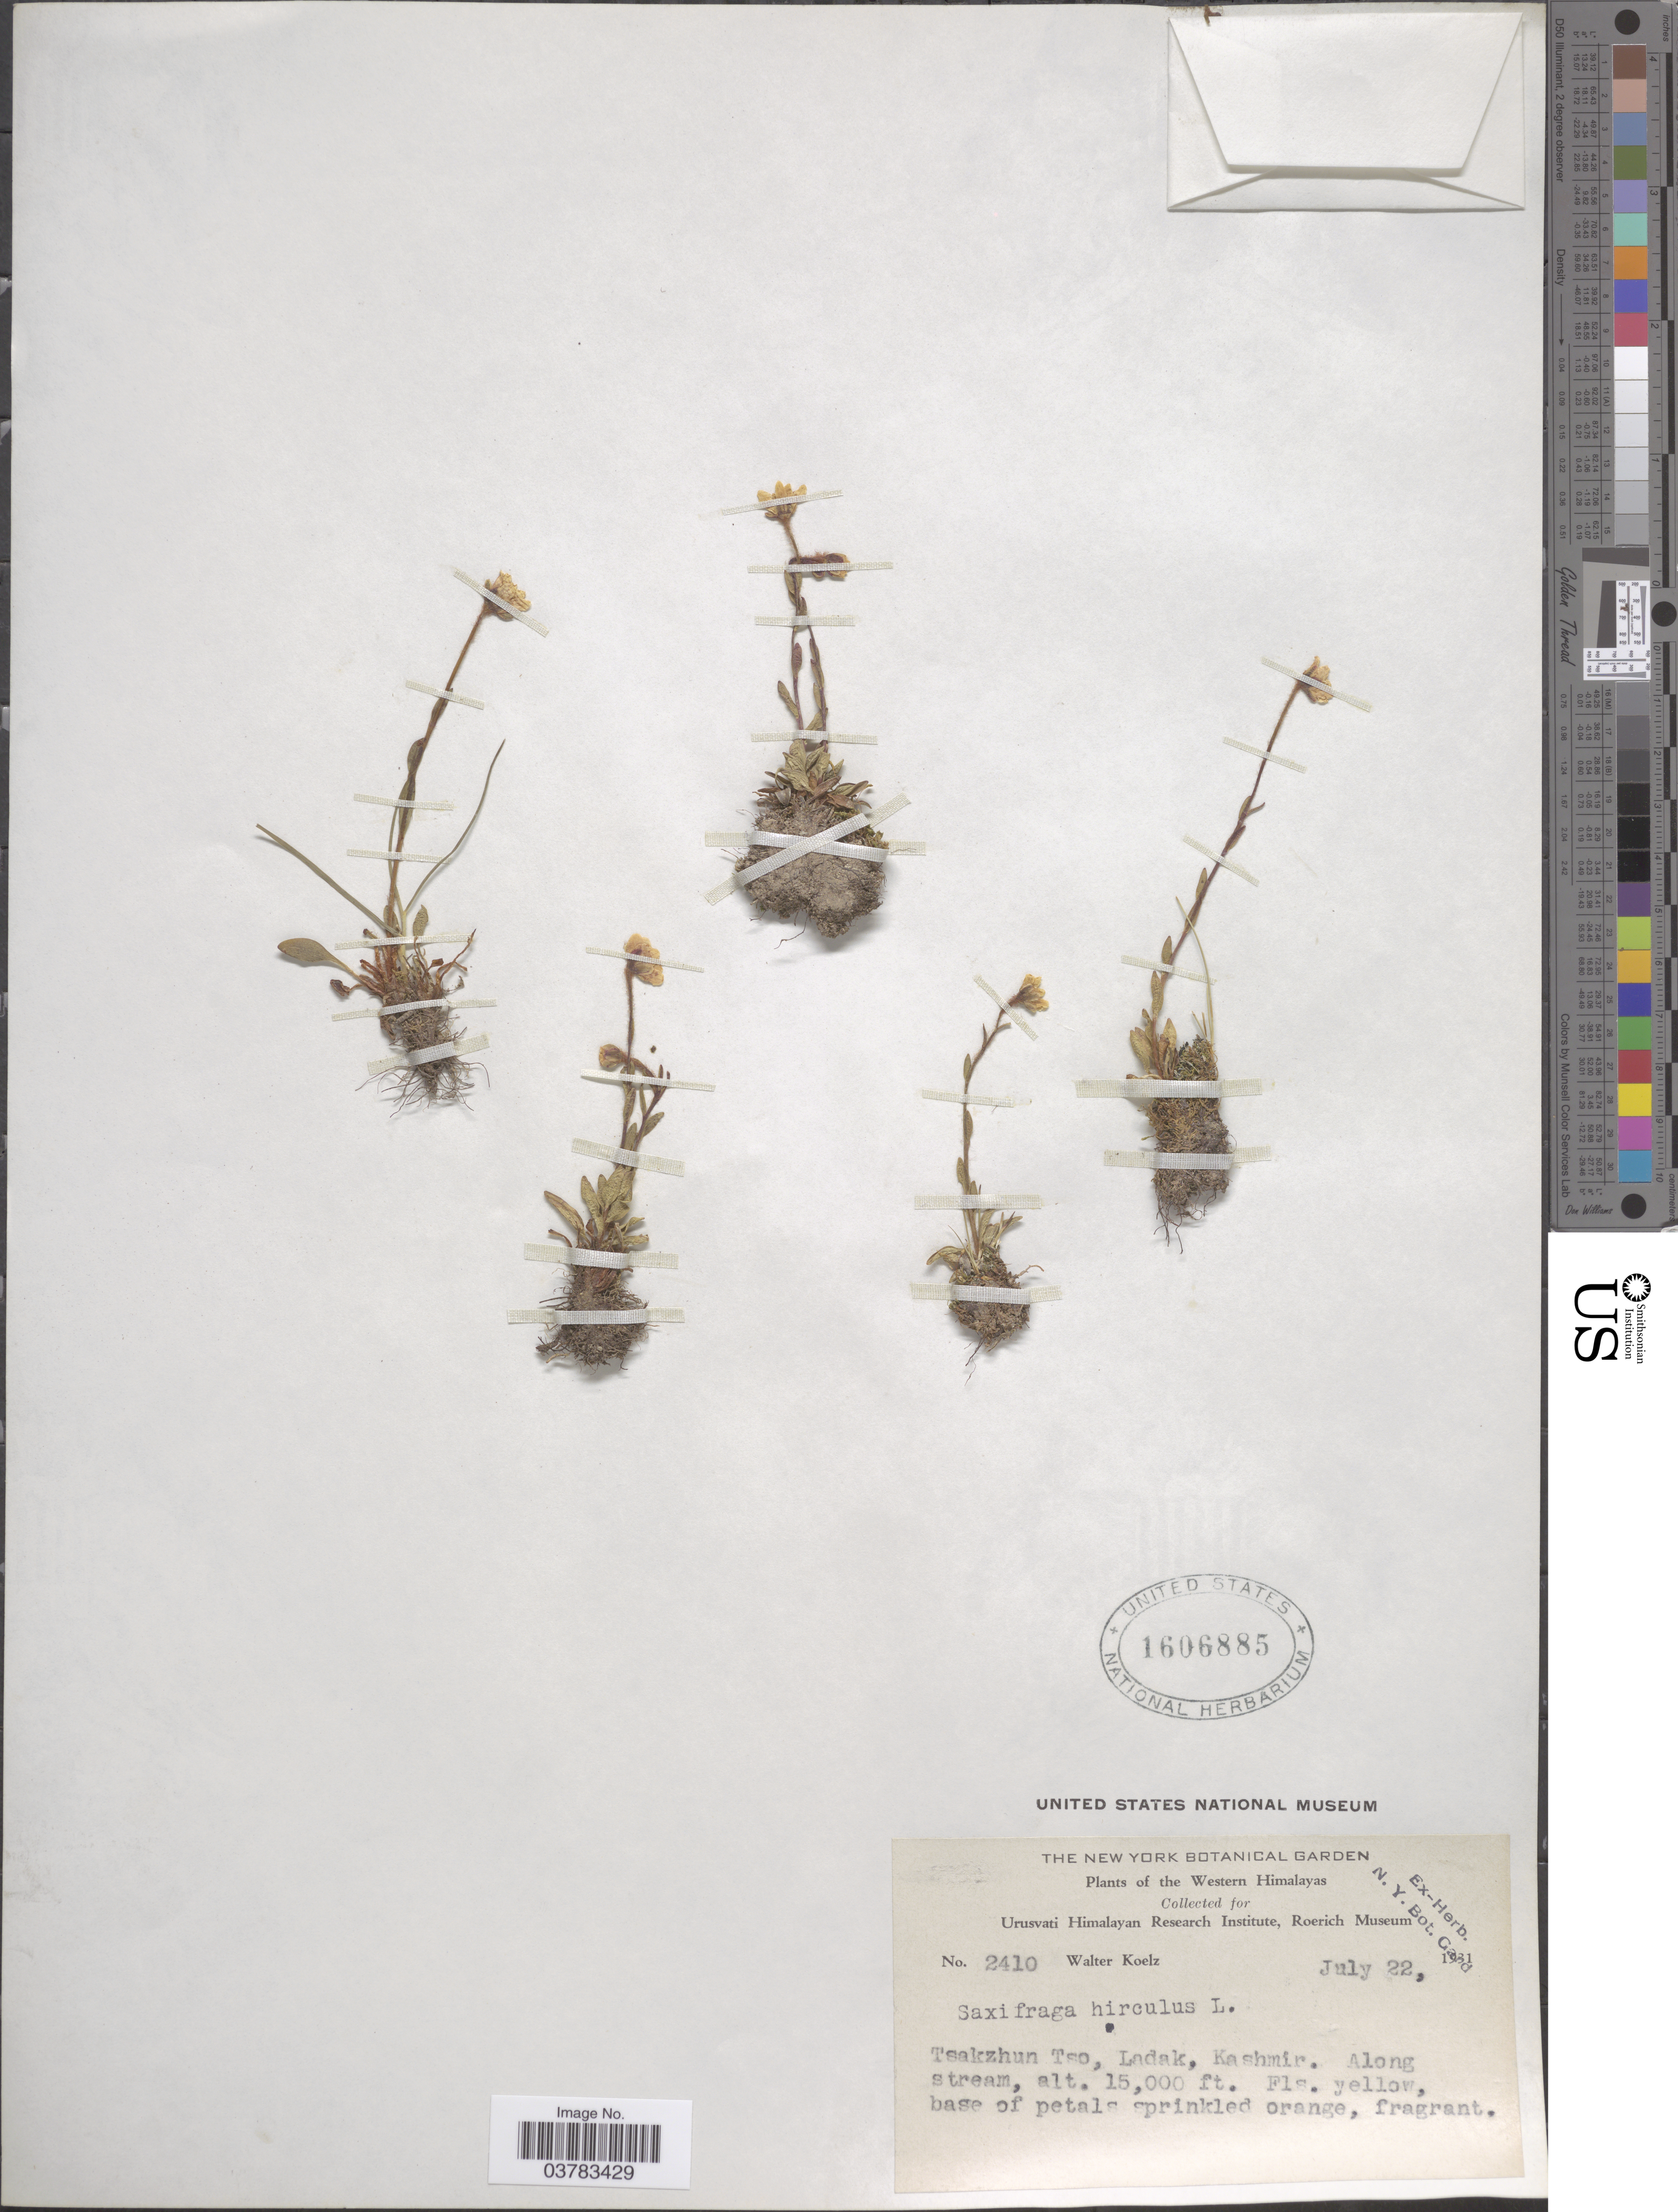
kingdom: Plantae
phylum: Tracheophyta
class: Magnoliopsida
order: Saxifragales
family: Saxifragaceae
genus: Saxifraga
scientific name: Saxifraga hirculus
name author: L.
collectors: W. N. Koelz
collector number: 2410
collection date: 1931-07-22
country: India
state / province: Ladakh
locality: Western Himalayas. Tsakzhun Tso, Ladak, Kashmir.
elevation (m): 4572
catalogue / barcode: US 1606885